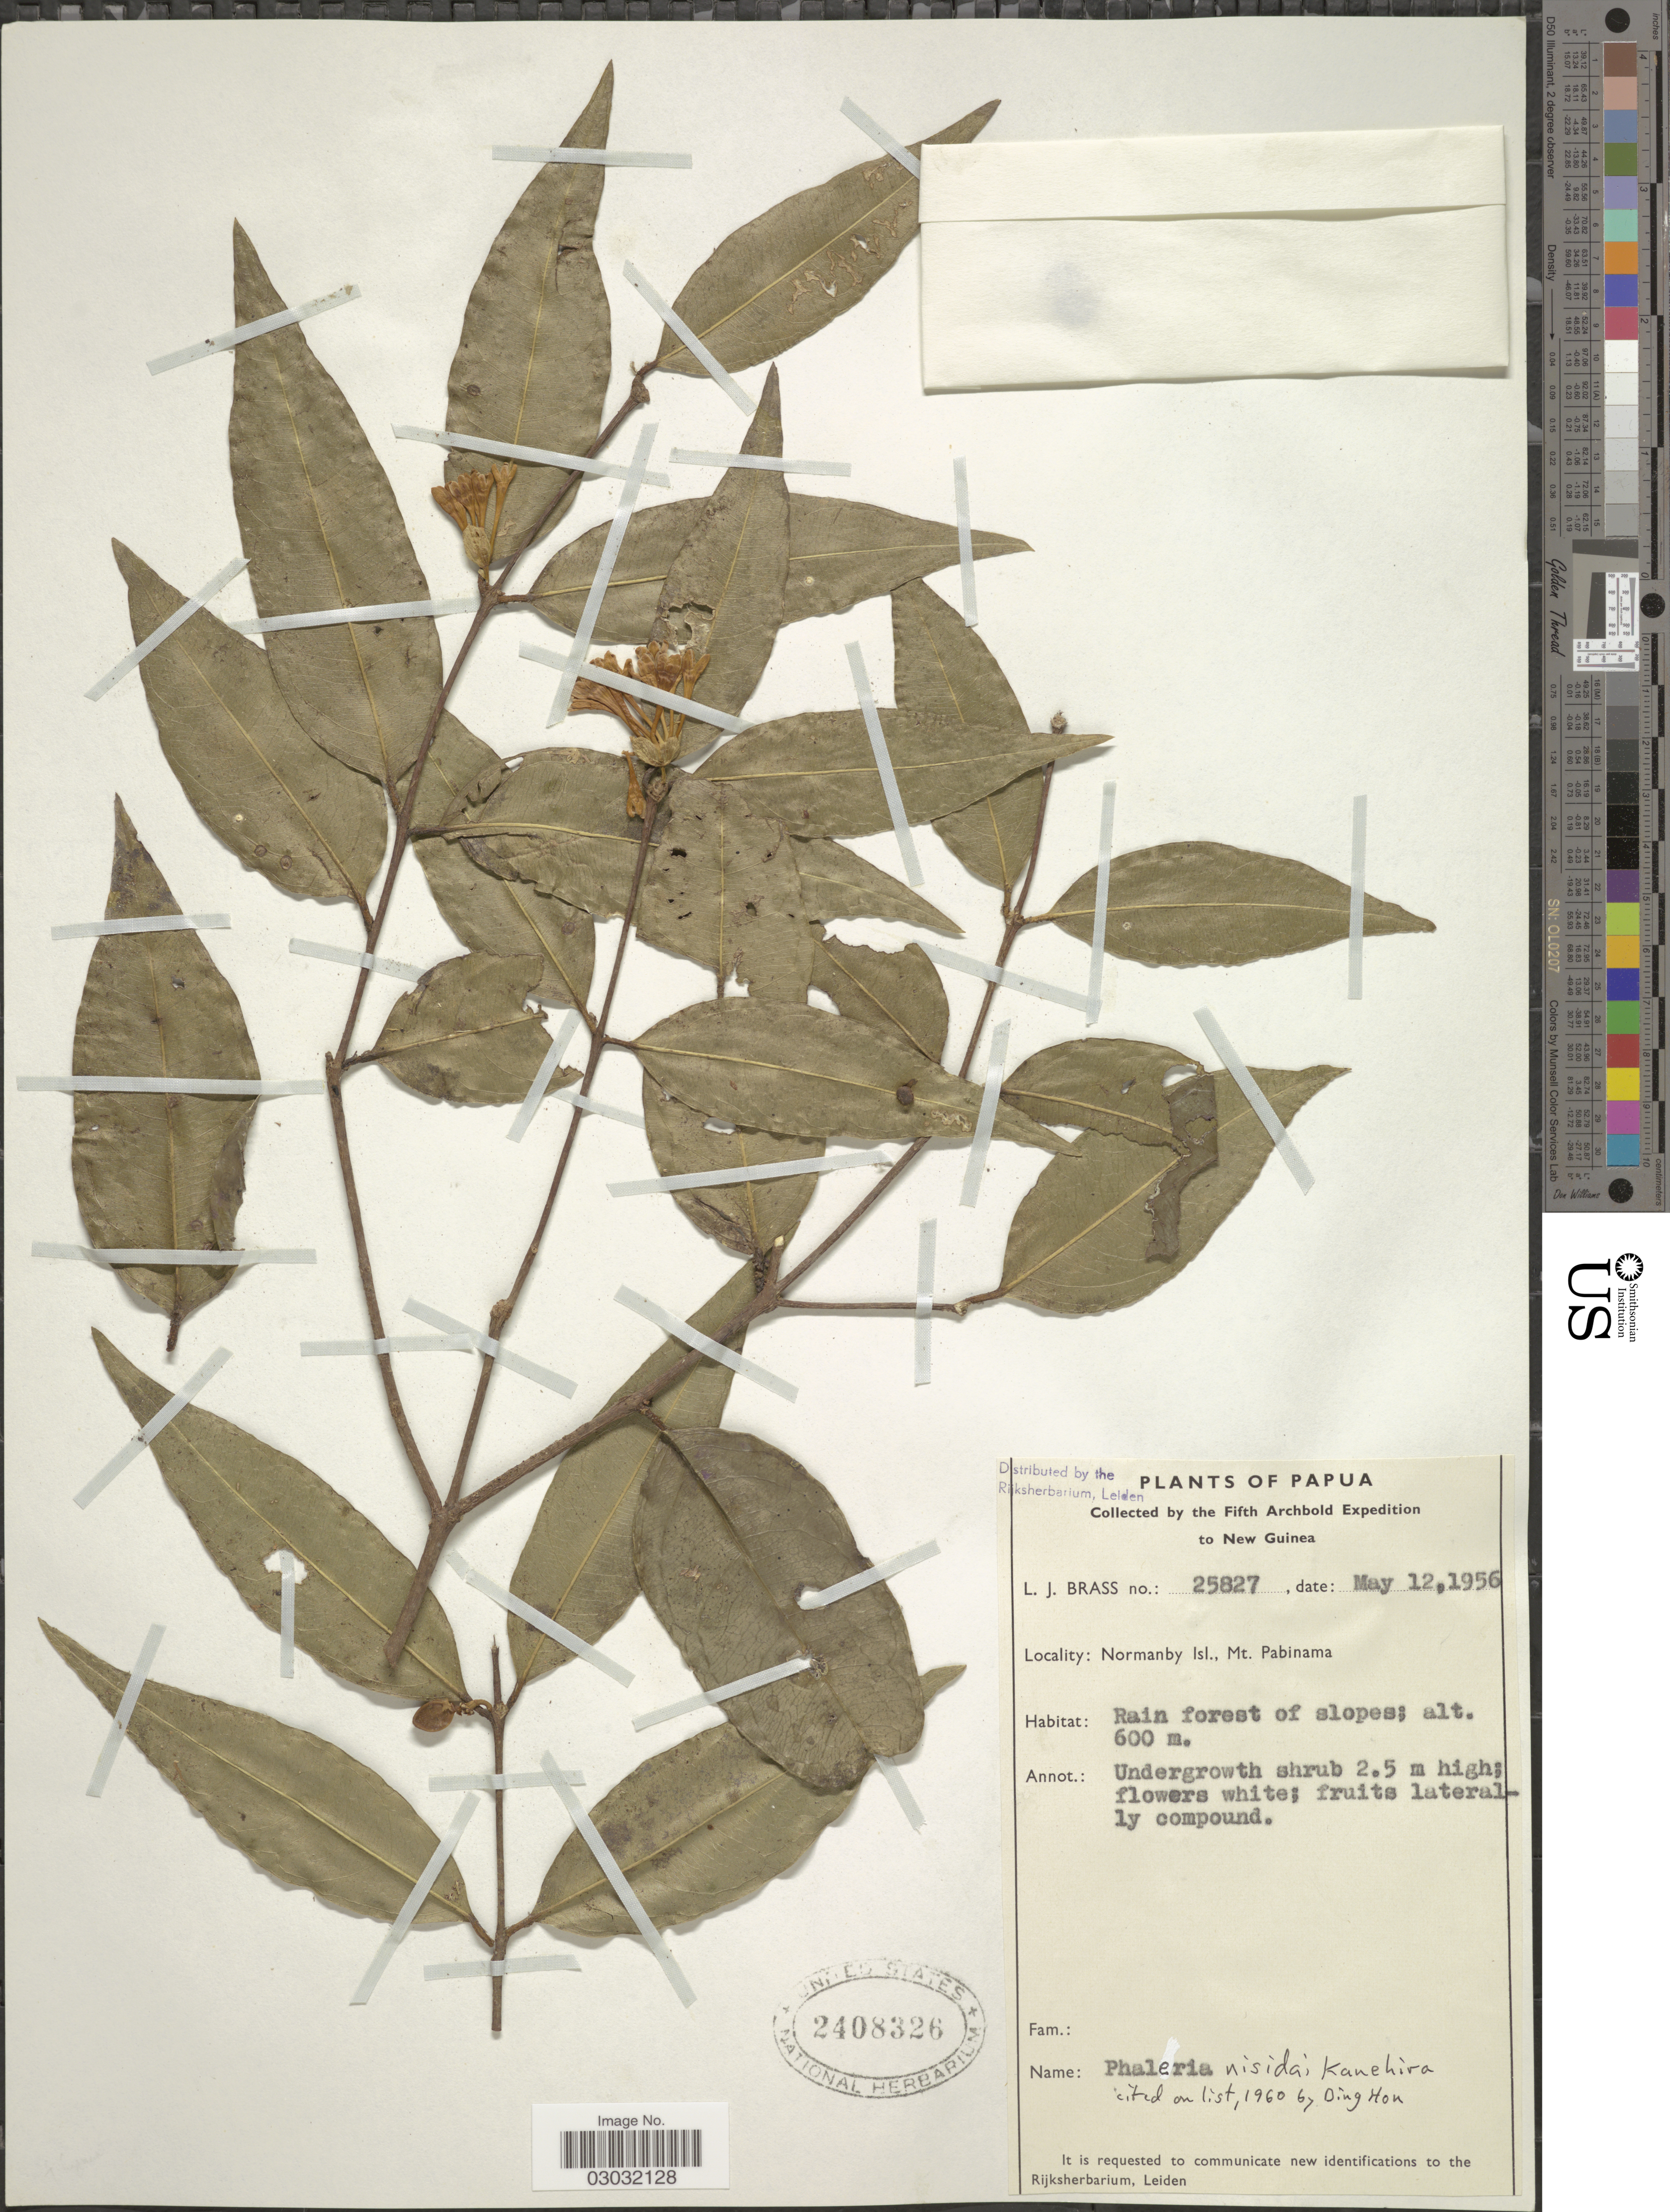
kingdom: Plantae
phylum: Tracheophyta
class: Magnoliopsida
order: Malvales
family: Thymelaeaceae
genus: Phaleria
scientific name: Phaleria nisidai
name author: Kaneh.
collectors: L. J. Brass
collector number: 25827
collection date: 1956-05-12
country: Papua New Guinea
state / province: Milne Bay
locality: Papua, New Guinea, Normanby Isl., Mt. Pabinama.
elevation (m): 600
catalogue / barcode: US 2408326